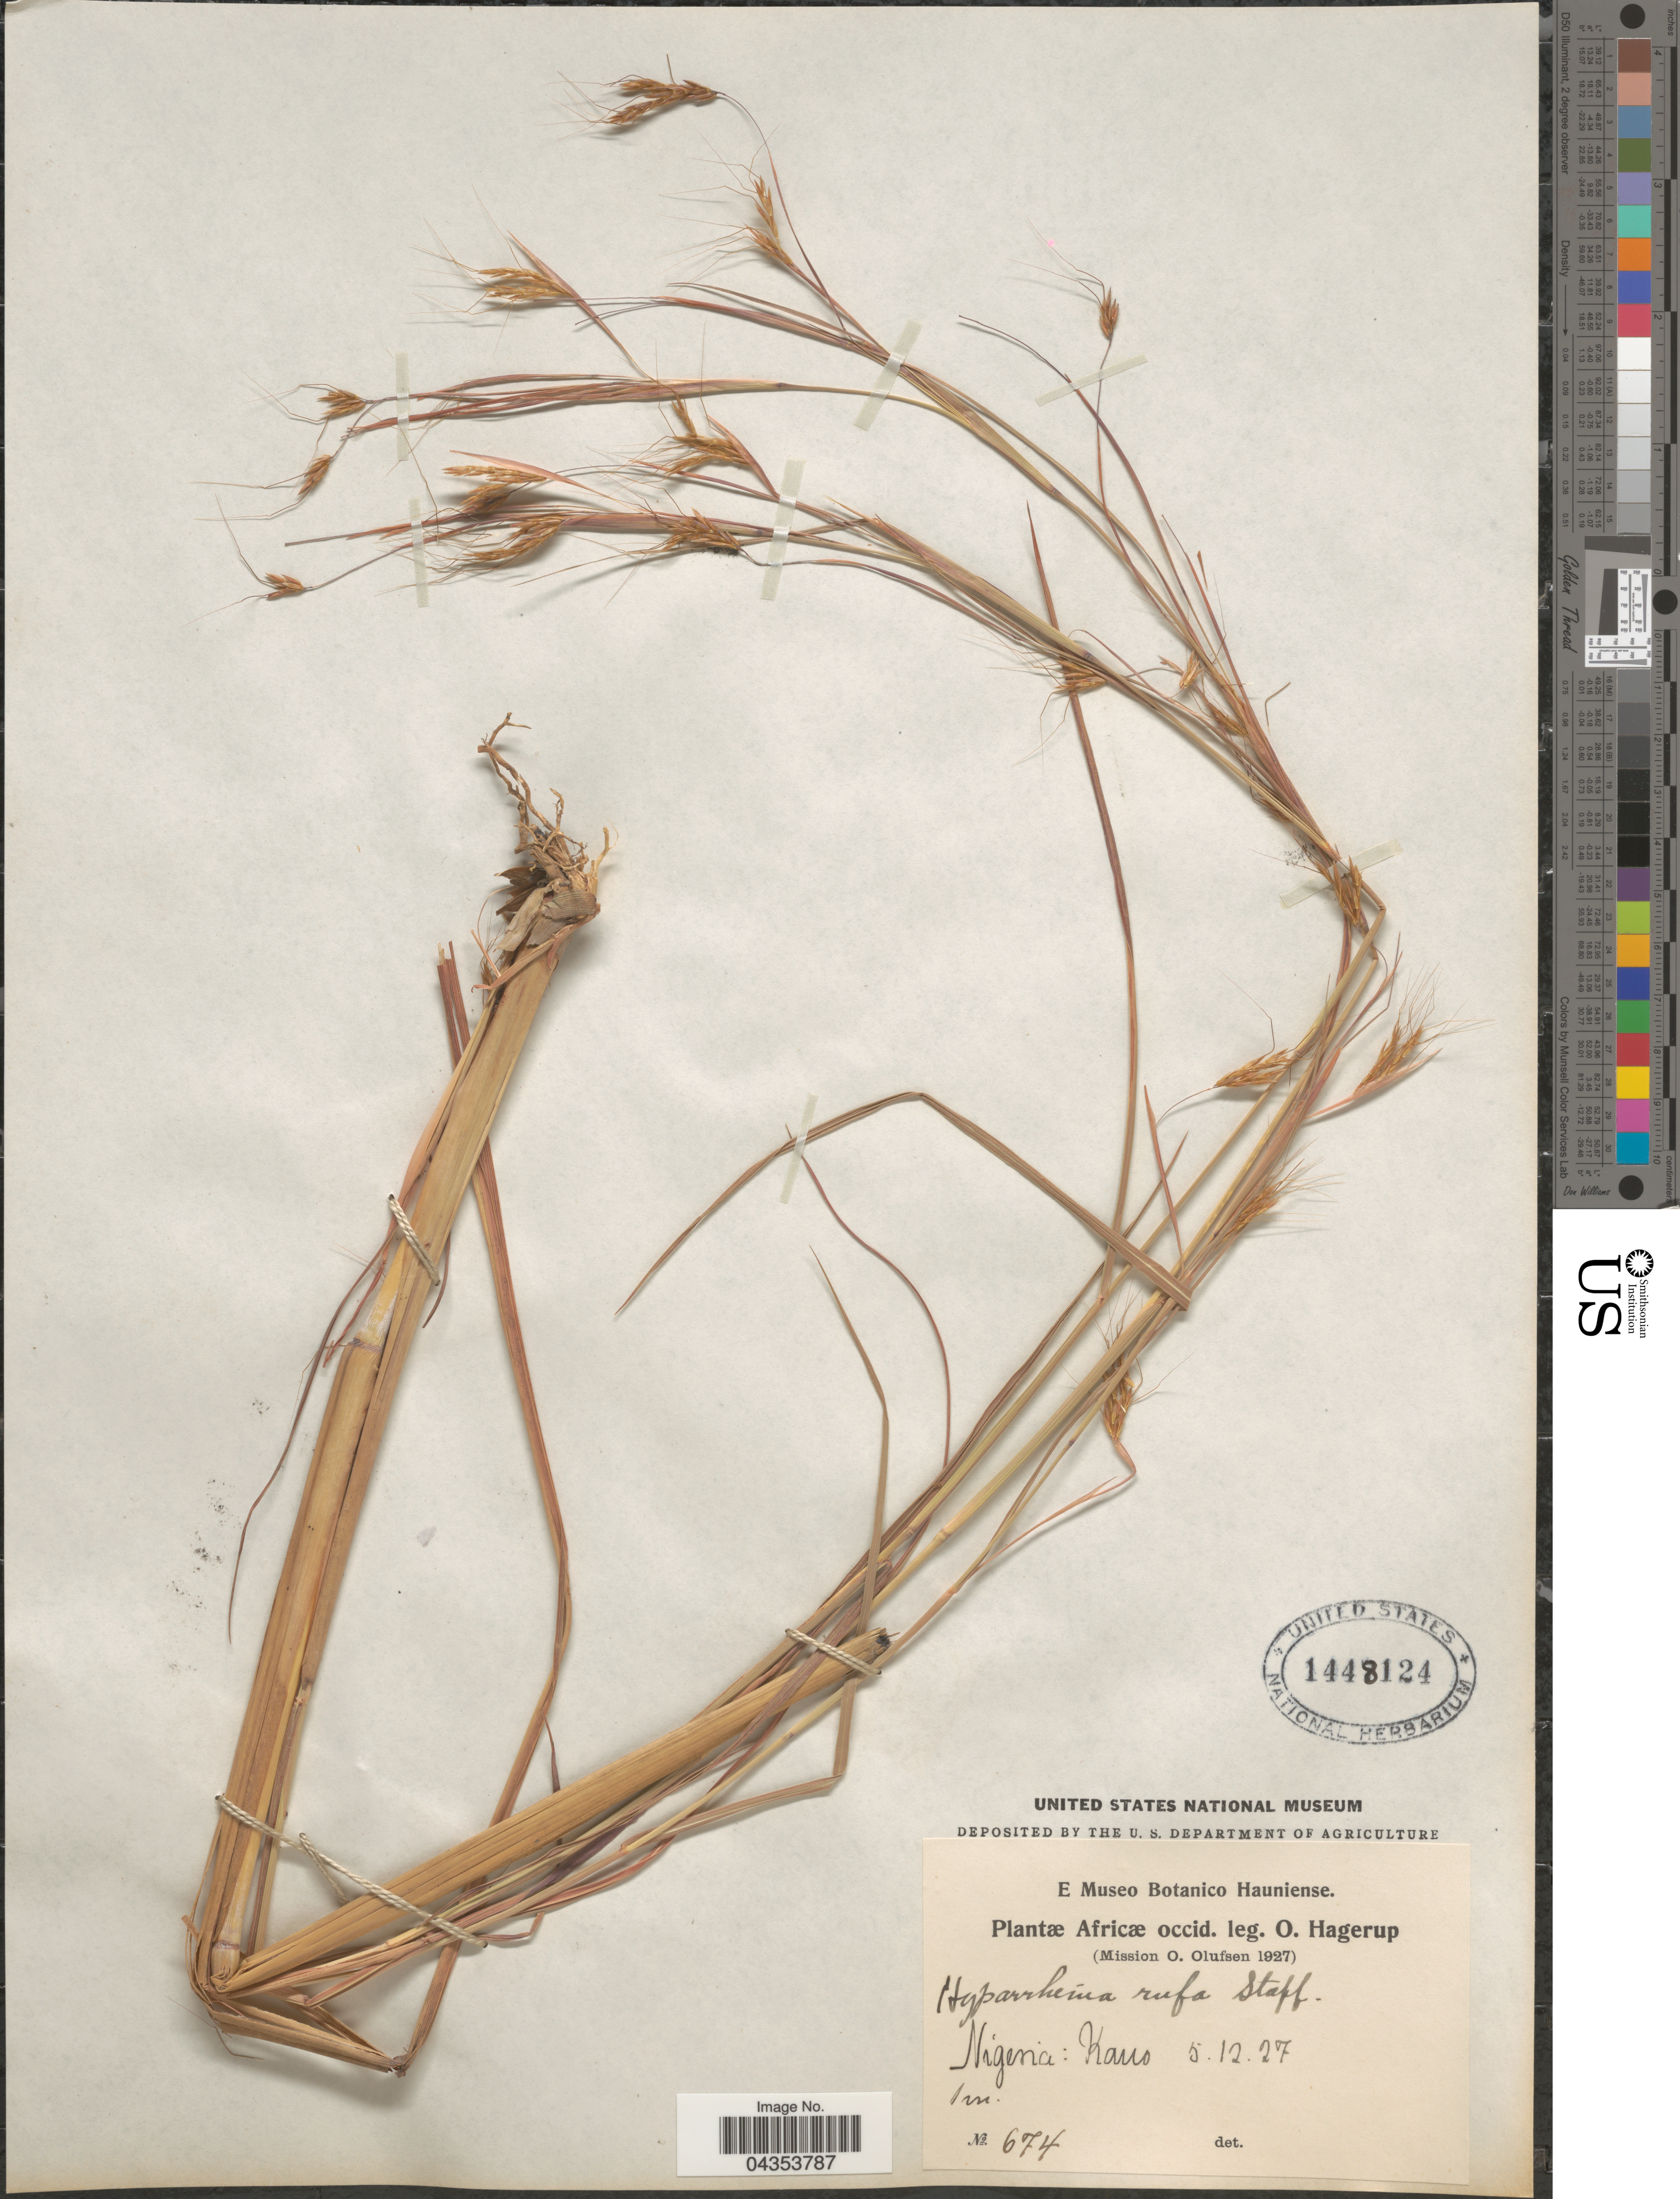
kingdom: Plantae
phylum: Tracheophyta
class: Liliopsida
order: Poales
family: Poaceae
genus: Hyparrhenia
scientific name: Hyparrhenia rufa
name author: (Nees) Stapf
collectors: O. Hagerup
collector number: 674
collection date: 1927-12-05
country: Nigeria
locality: Mission O. Olufsen 1927. Kano.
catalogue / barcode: US 1448124